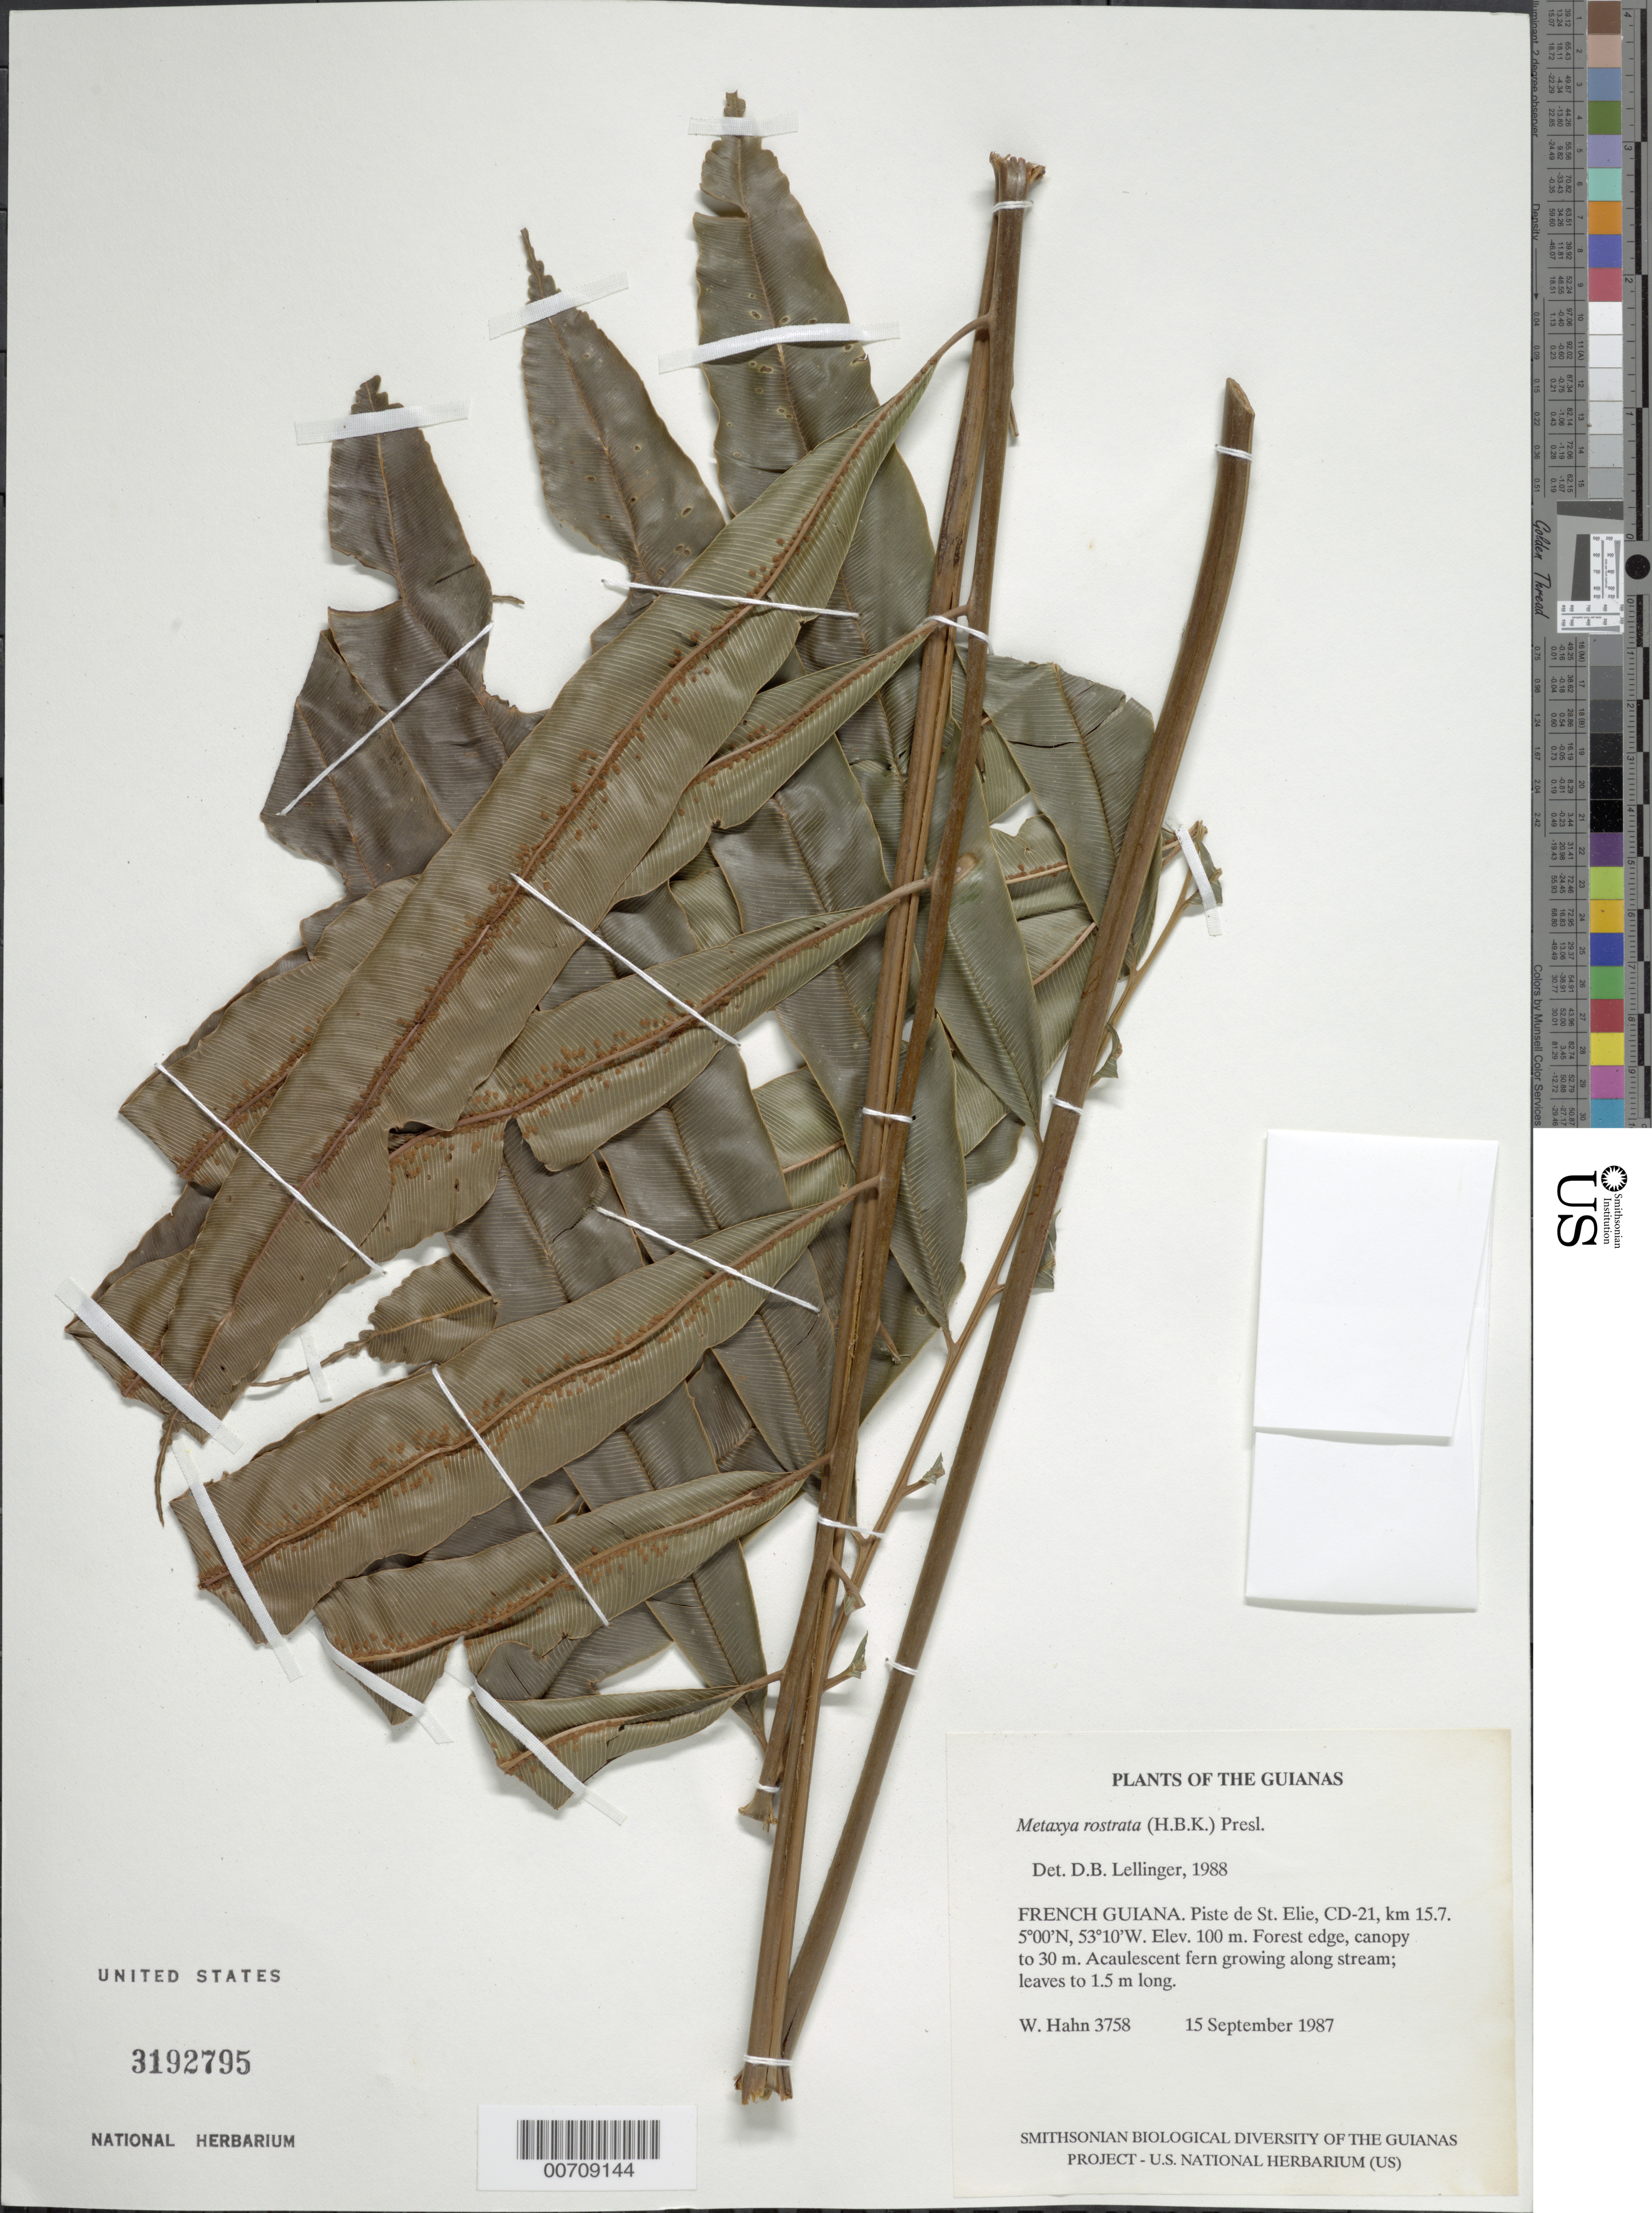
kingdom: Plantae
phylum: Tracheophyta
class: Polypodiopsida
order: Cyatheales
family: Metaxyaceae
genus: Metaxya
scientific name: Metaxya rostrata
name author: (Kunth) C. Presl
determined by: Lellinger, David B., (BOT), Smithsonian Institution - National Museum of Natural History (UNITED STATES)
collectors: W. Hahn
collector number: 3758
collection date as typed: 15 September 1987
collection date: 1987-09-15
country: French Guiana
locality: Piste de St. Elie, CD-21, km 15.7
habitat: Forest edge, canopy to 30 m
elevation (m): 100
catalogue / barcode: US 3192795